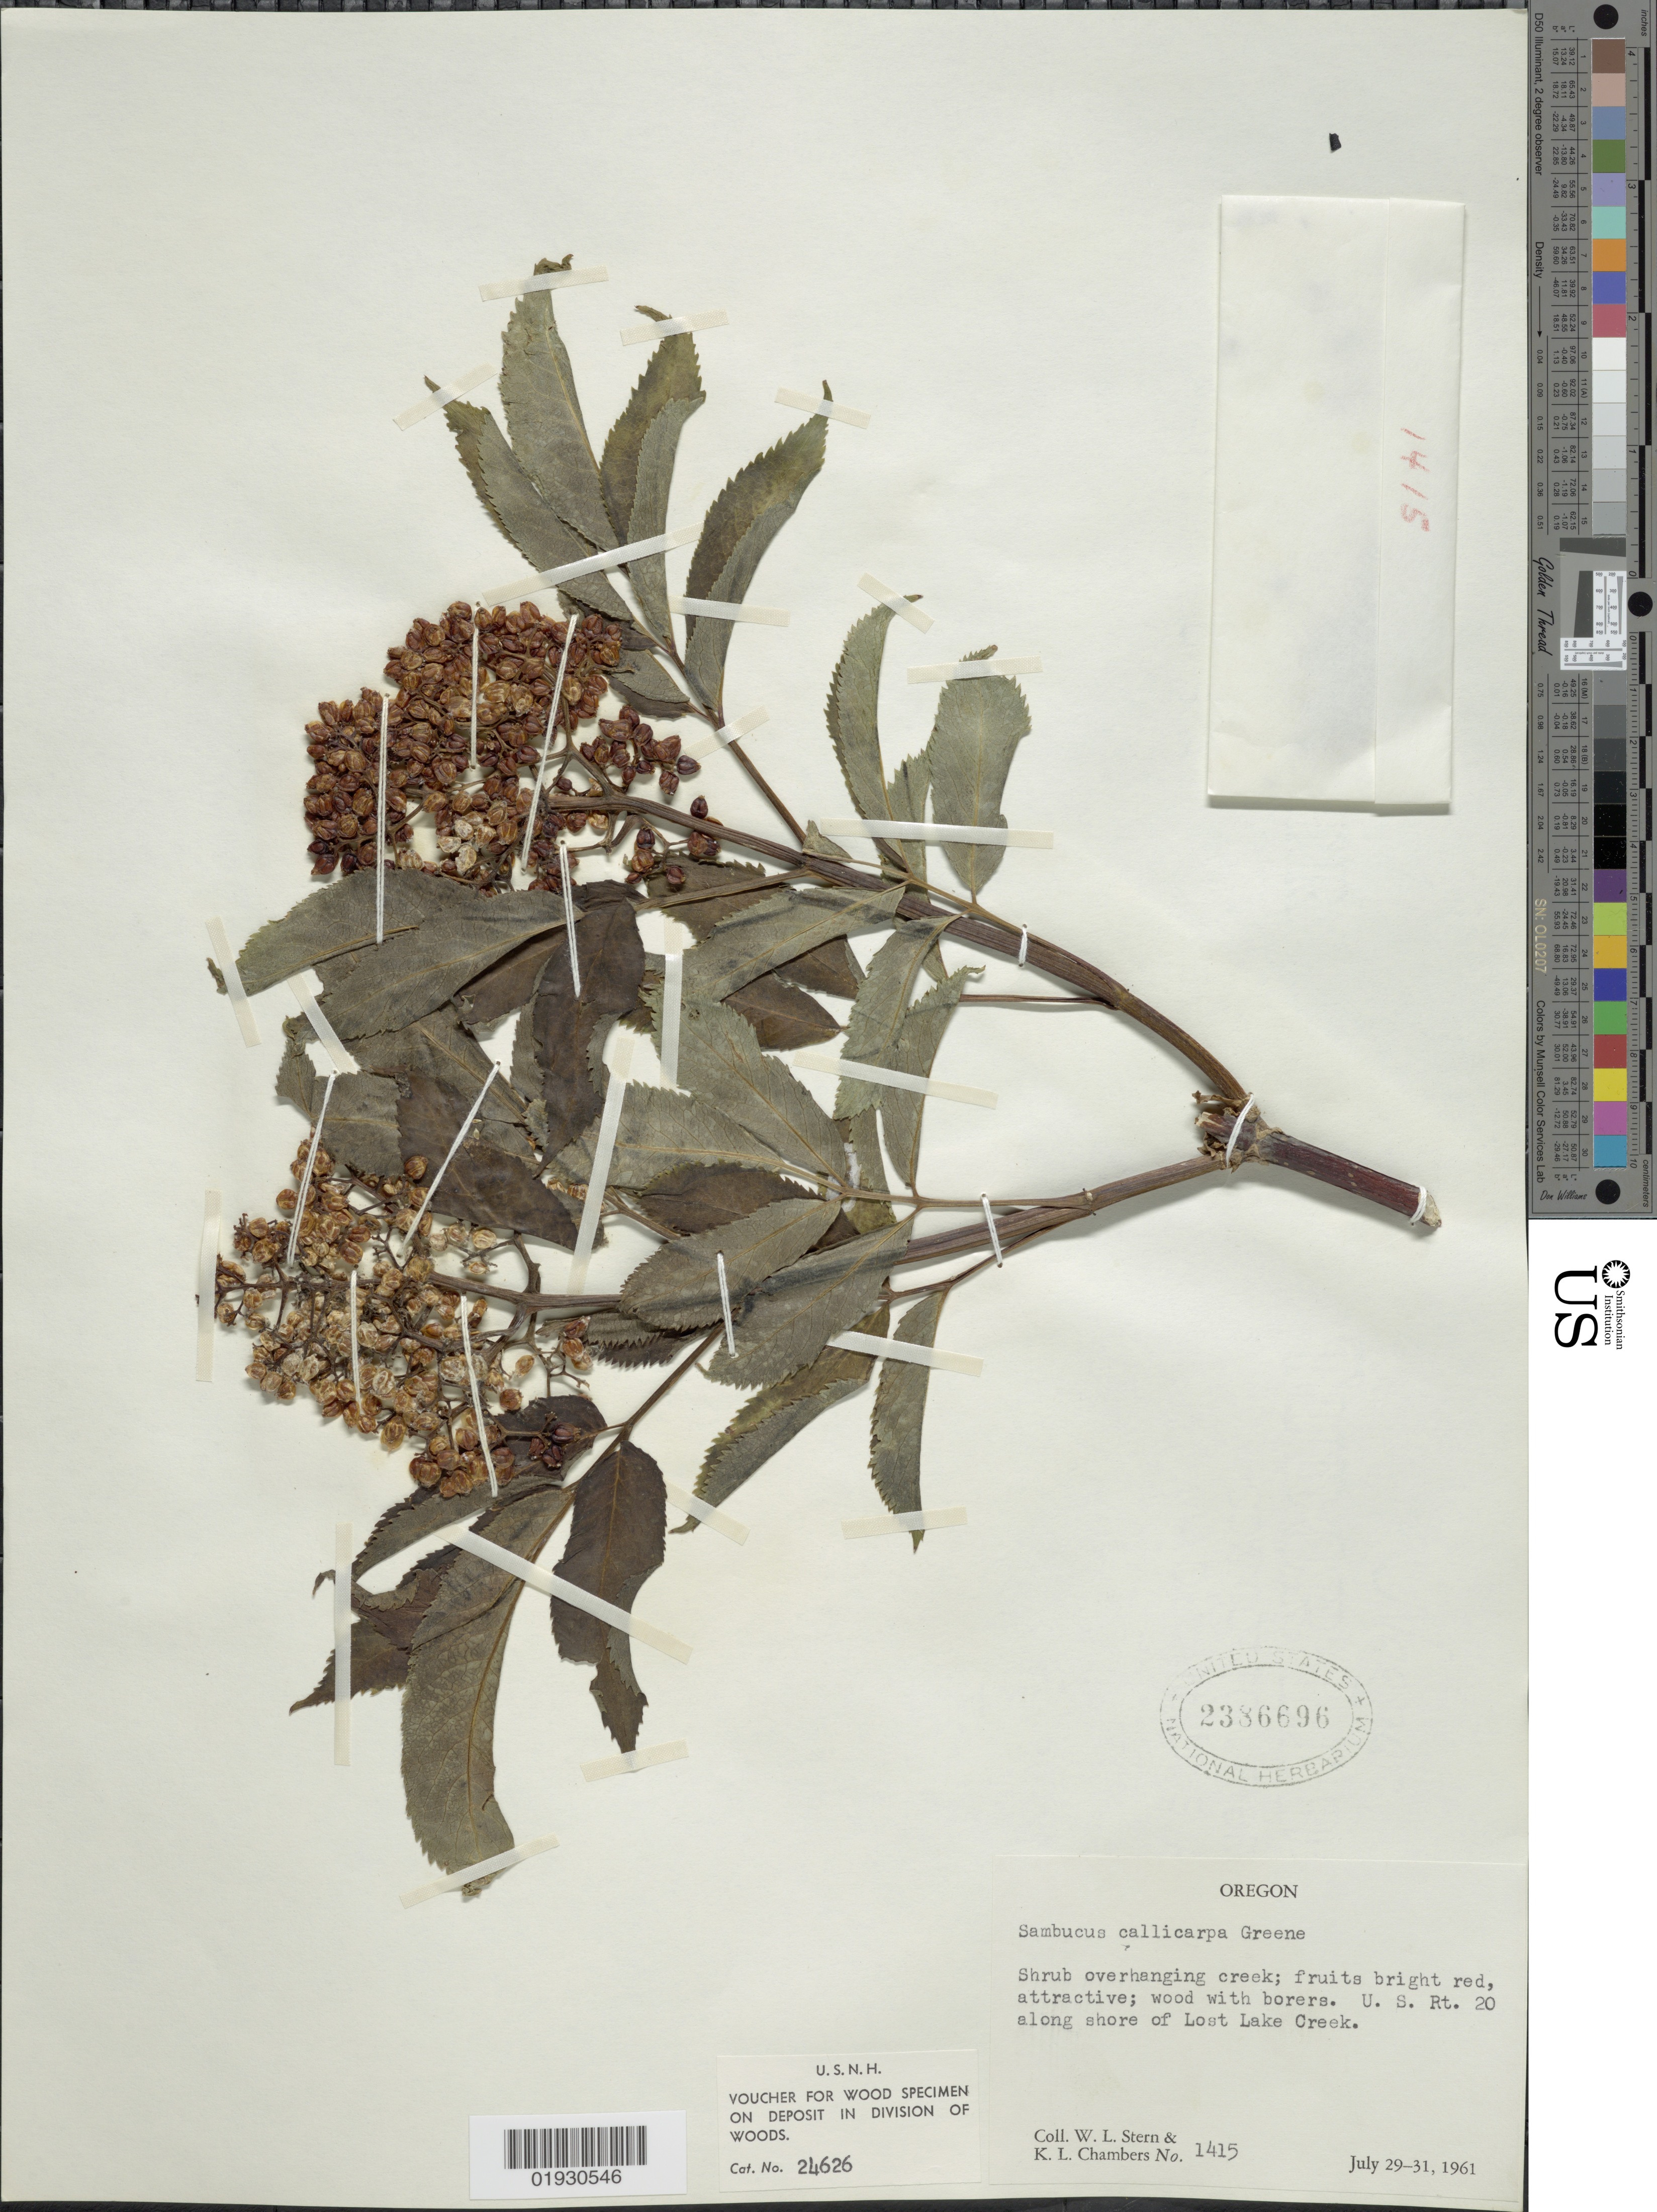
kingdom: Plantae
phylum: Tracheophyta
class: Magnoliopsida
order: Dipsacales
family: Viburnaceae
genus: Sambucus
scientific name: Sambucus callicarpa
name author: Greene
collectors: W. L. Stern & K. Chambers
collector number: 1415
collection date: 1961-07-29/1961-07-31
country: United States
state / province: Oregon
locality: U. S. Rt. 20 along shore of Lost Lake Creek.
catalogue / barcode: US 2386696